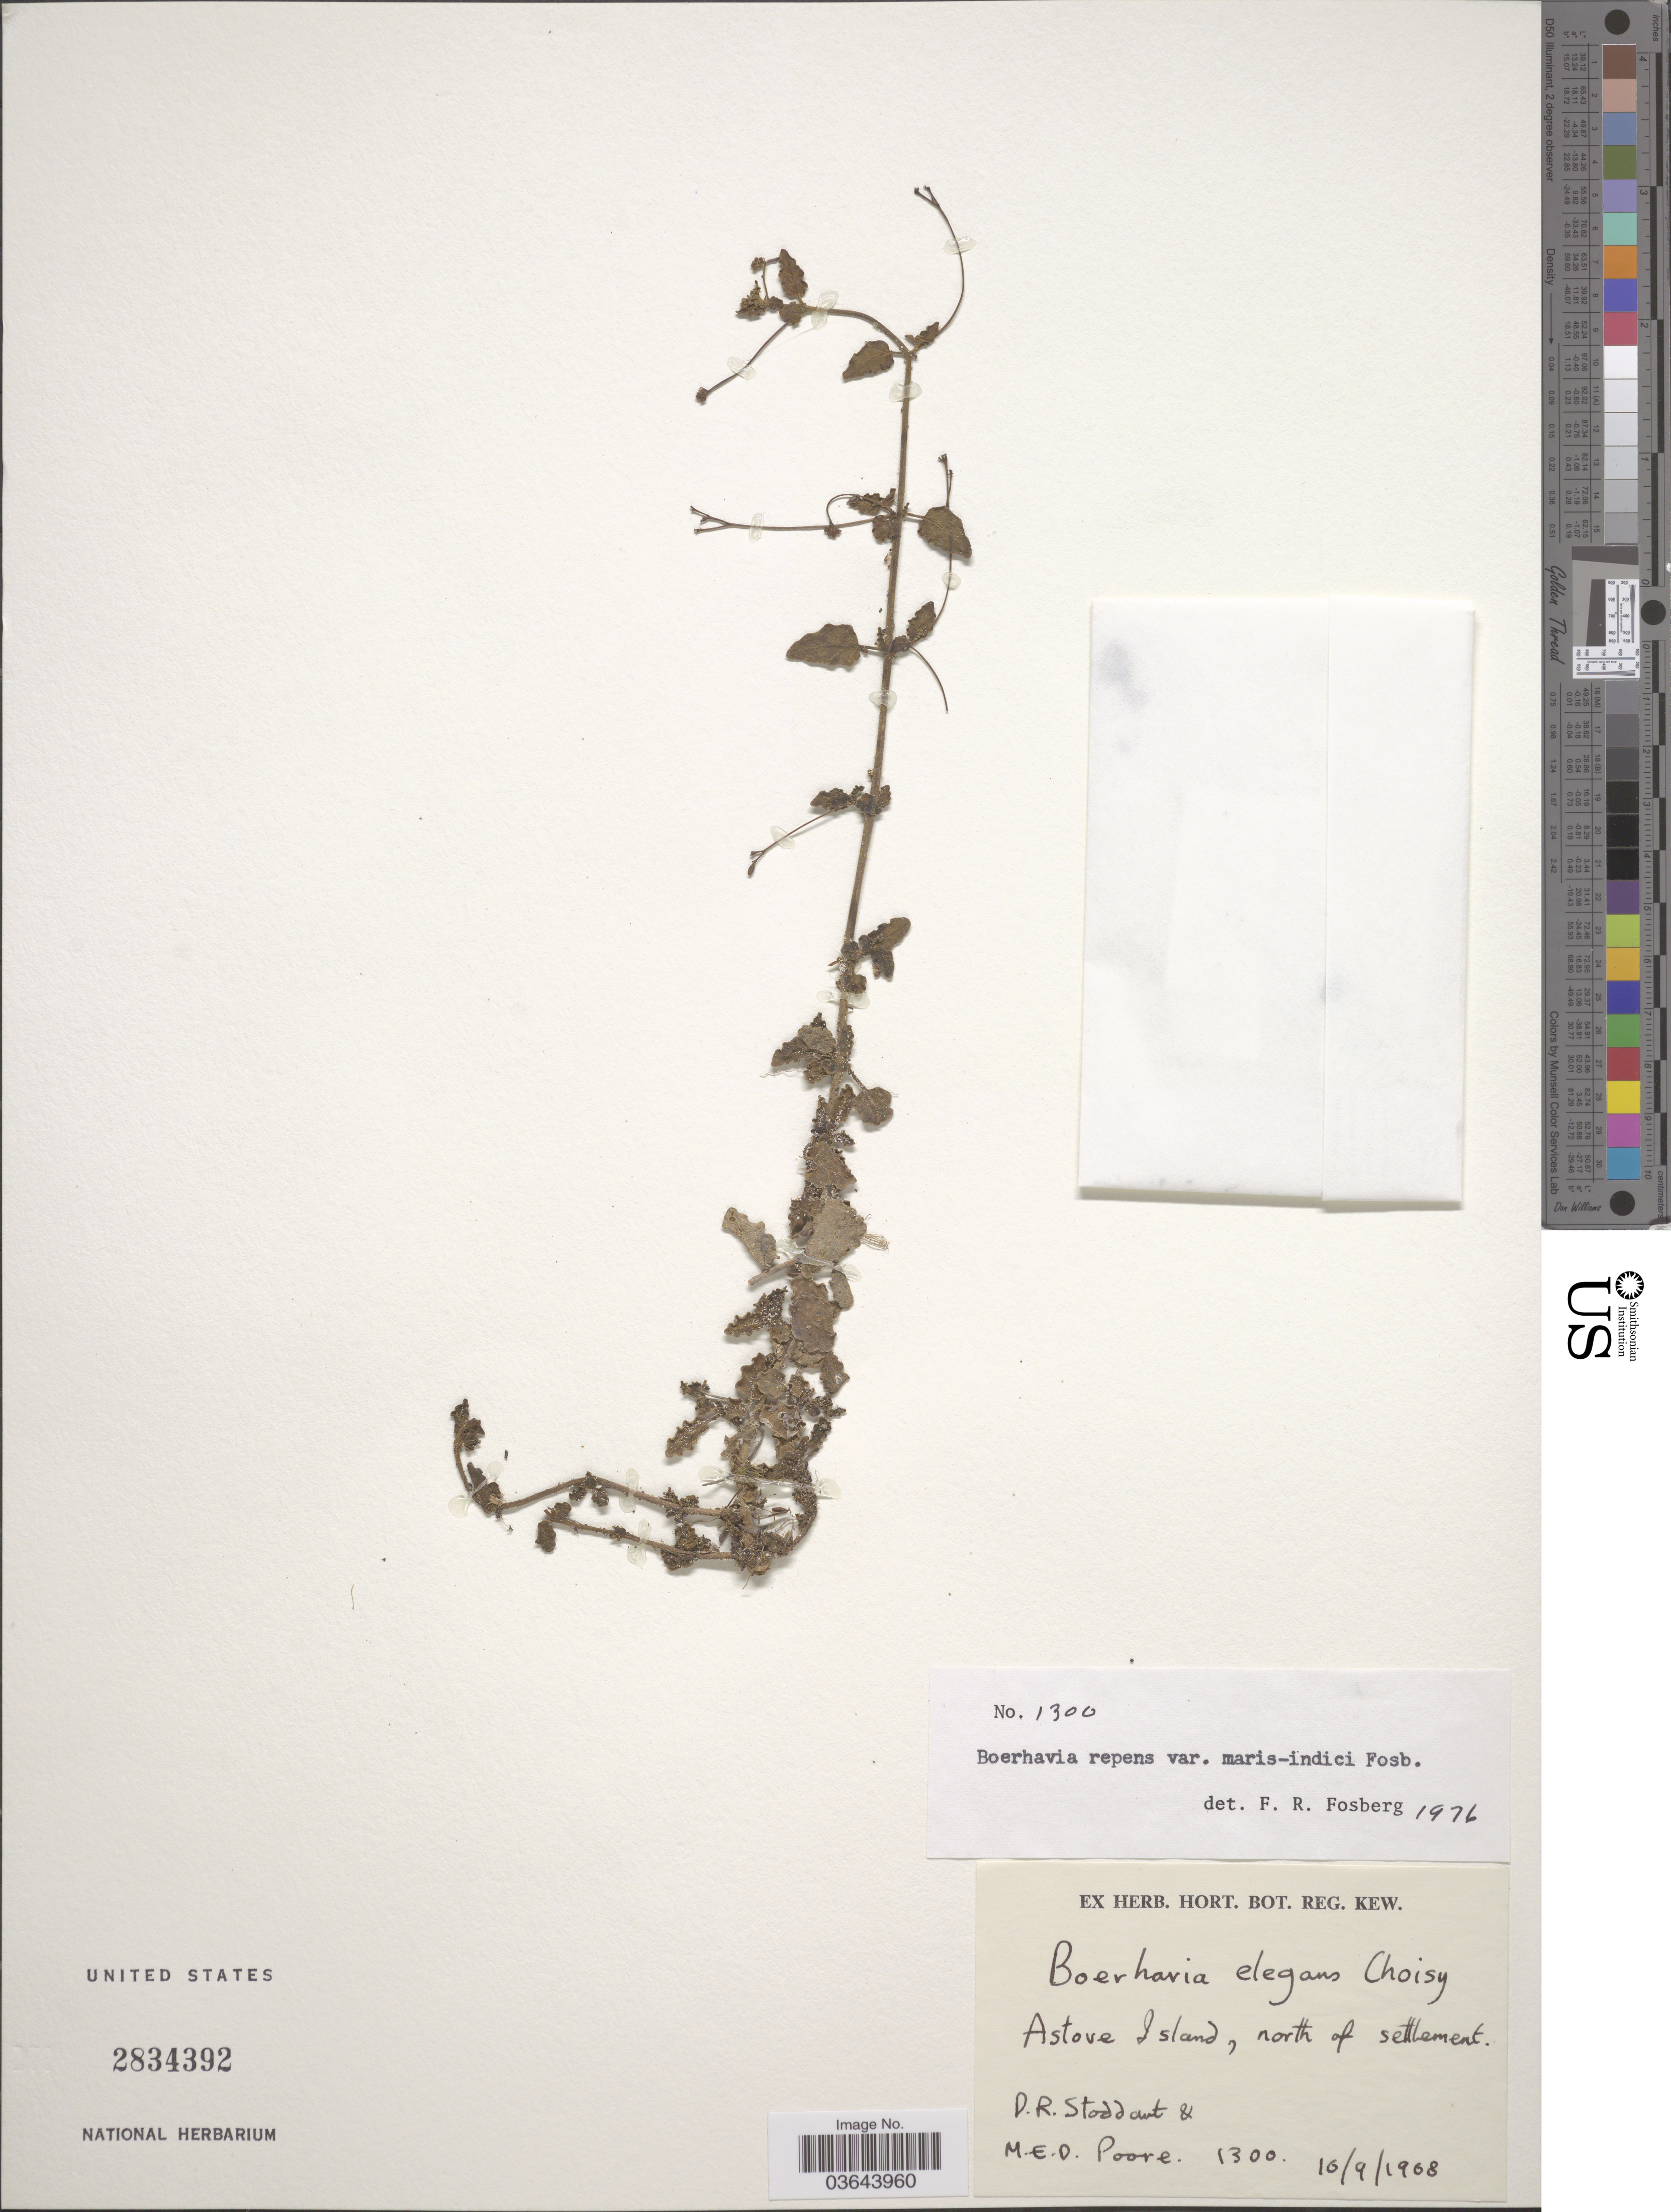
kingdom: Plantae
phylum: Tracheophyta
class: Magnoliopsida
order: Caryophyllales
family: Nyctaginaceae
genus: Boerhavia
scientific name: Boerhavia repens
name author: L.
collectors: D. R. Stoddart & M. E. D. Poore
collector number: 1300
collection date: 1968-09-16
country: Seychelles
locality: Astove Island, north of settlement.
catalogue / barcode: US 2834392